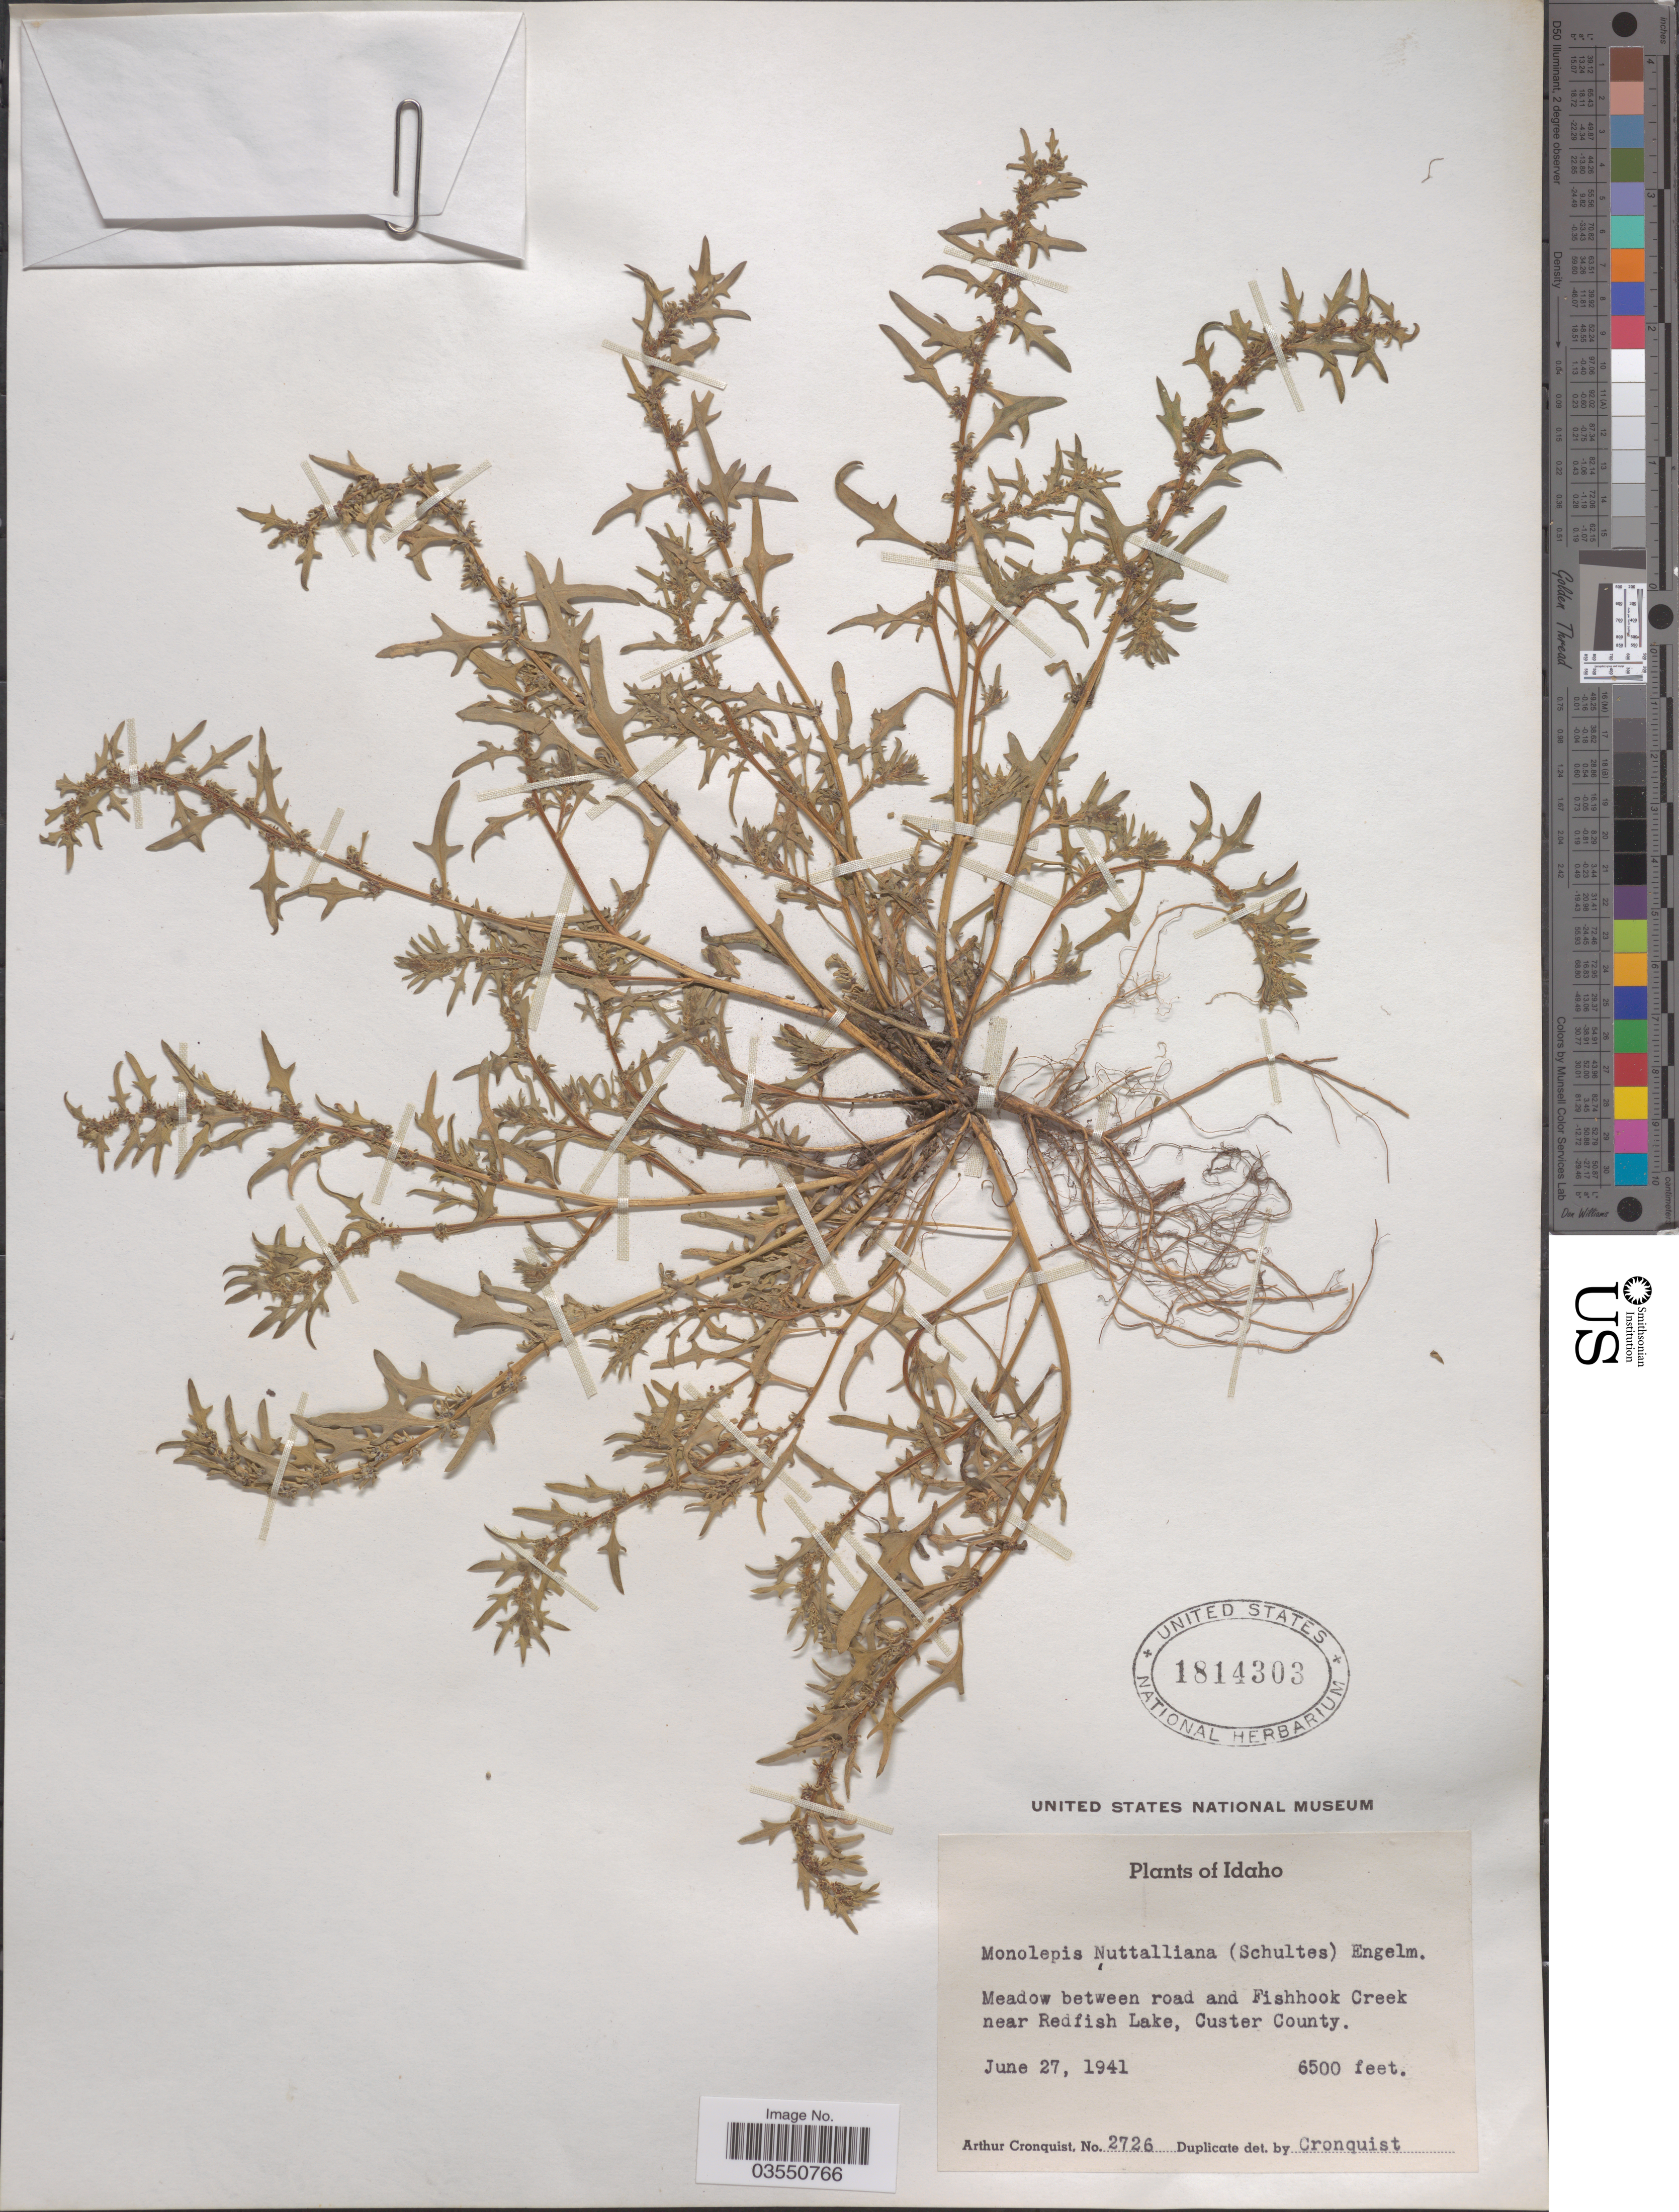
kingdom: Plantae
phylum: Tracheophyta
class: Magnoliopsida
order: Caryophyllales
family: Amaranthaceae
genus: Blitum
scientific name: Blitum nuttallianum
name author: Schult.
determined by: U.S. National Herbarium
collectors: A. J. Cronquist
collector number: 2726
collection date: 1941-06-27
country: United States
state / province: Idaho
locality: Meadow between road and Fishhook Creek near Redfish Lake, Custer County.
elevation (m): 1981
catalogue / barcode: US 1814303